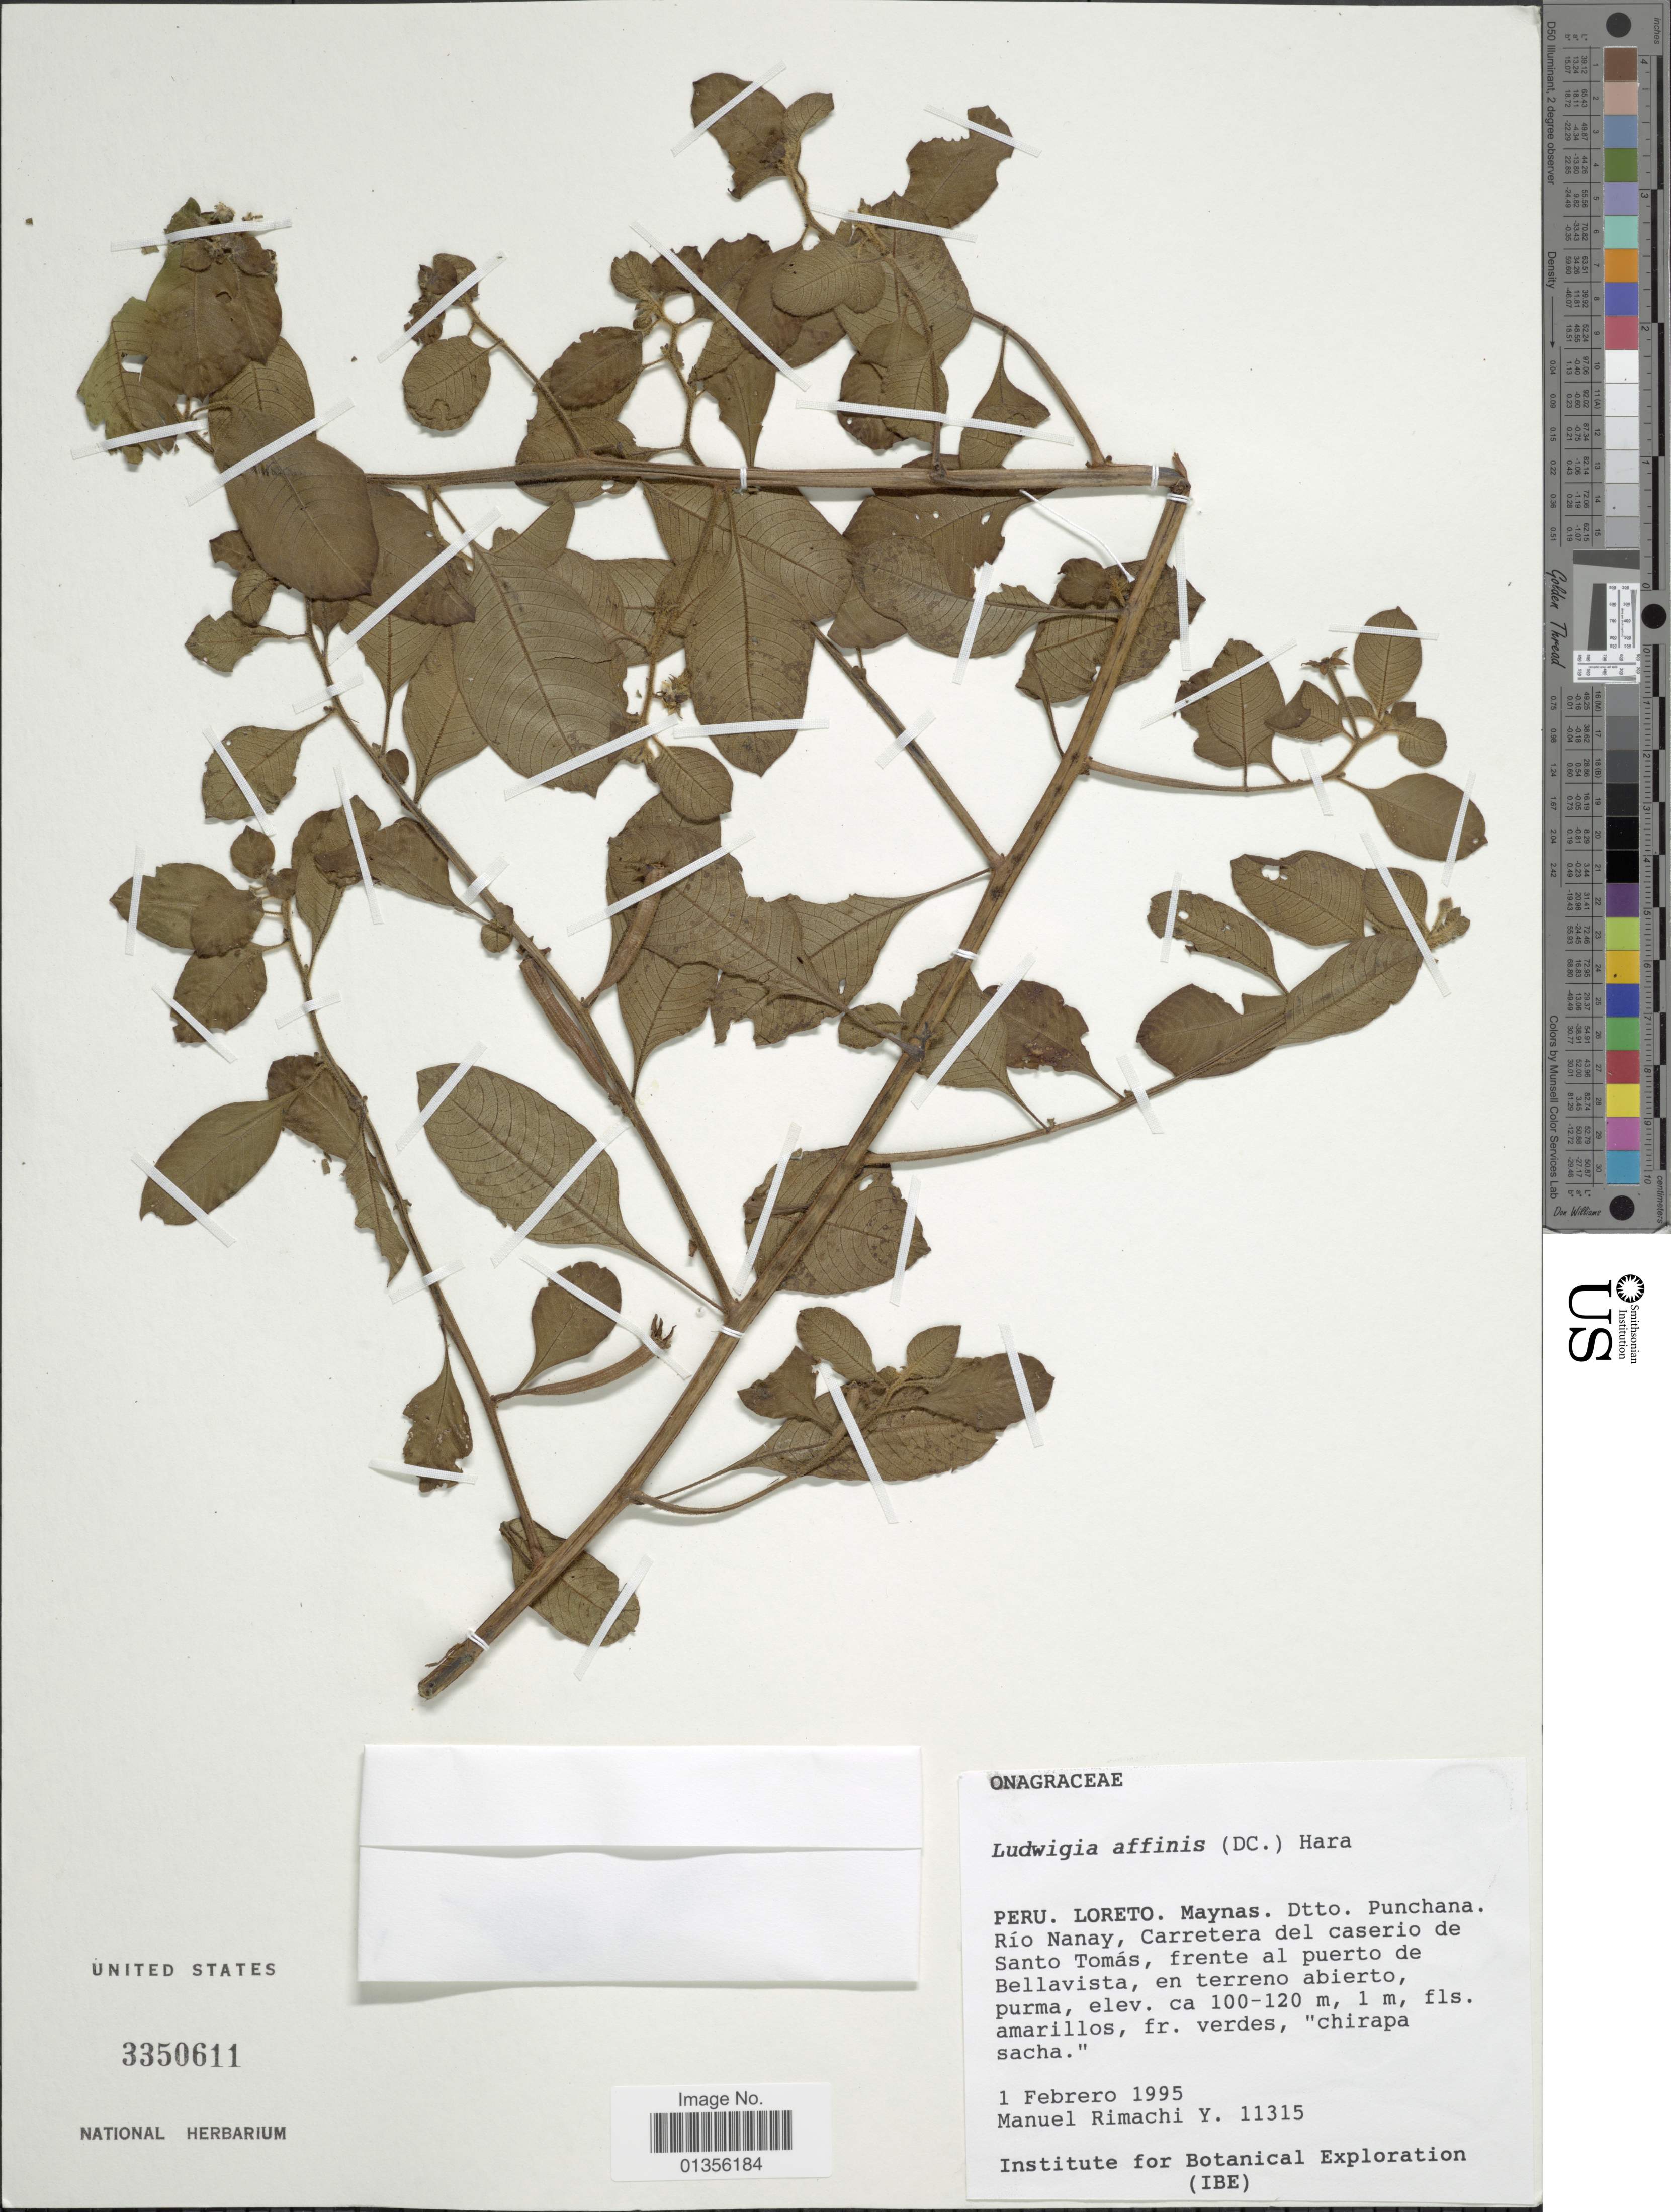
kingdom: Plantae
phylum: Tracheophyta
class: Magnoliopsida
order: Myrtales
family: Onagraceae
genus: Ludwigia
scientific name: Ludwigia affinis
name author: (DC.) H. Hara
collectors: M. Rimachi Y.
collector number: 11315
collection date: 1995-02-01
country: Peru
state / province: Loreto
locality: Maynas. Dtto. Punchana. Río Nanay, Carretera del caserio de Santa Tomás, frente al puerto de Bellavista, en terreno abierto, puma.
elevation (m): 100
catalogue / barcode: US 3350611